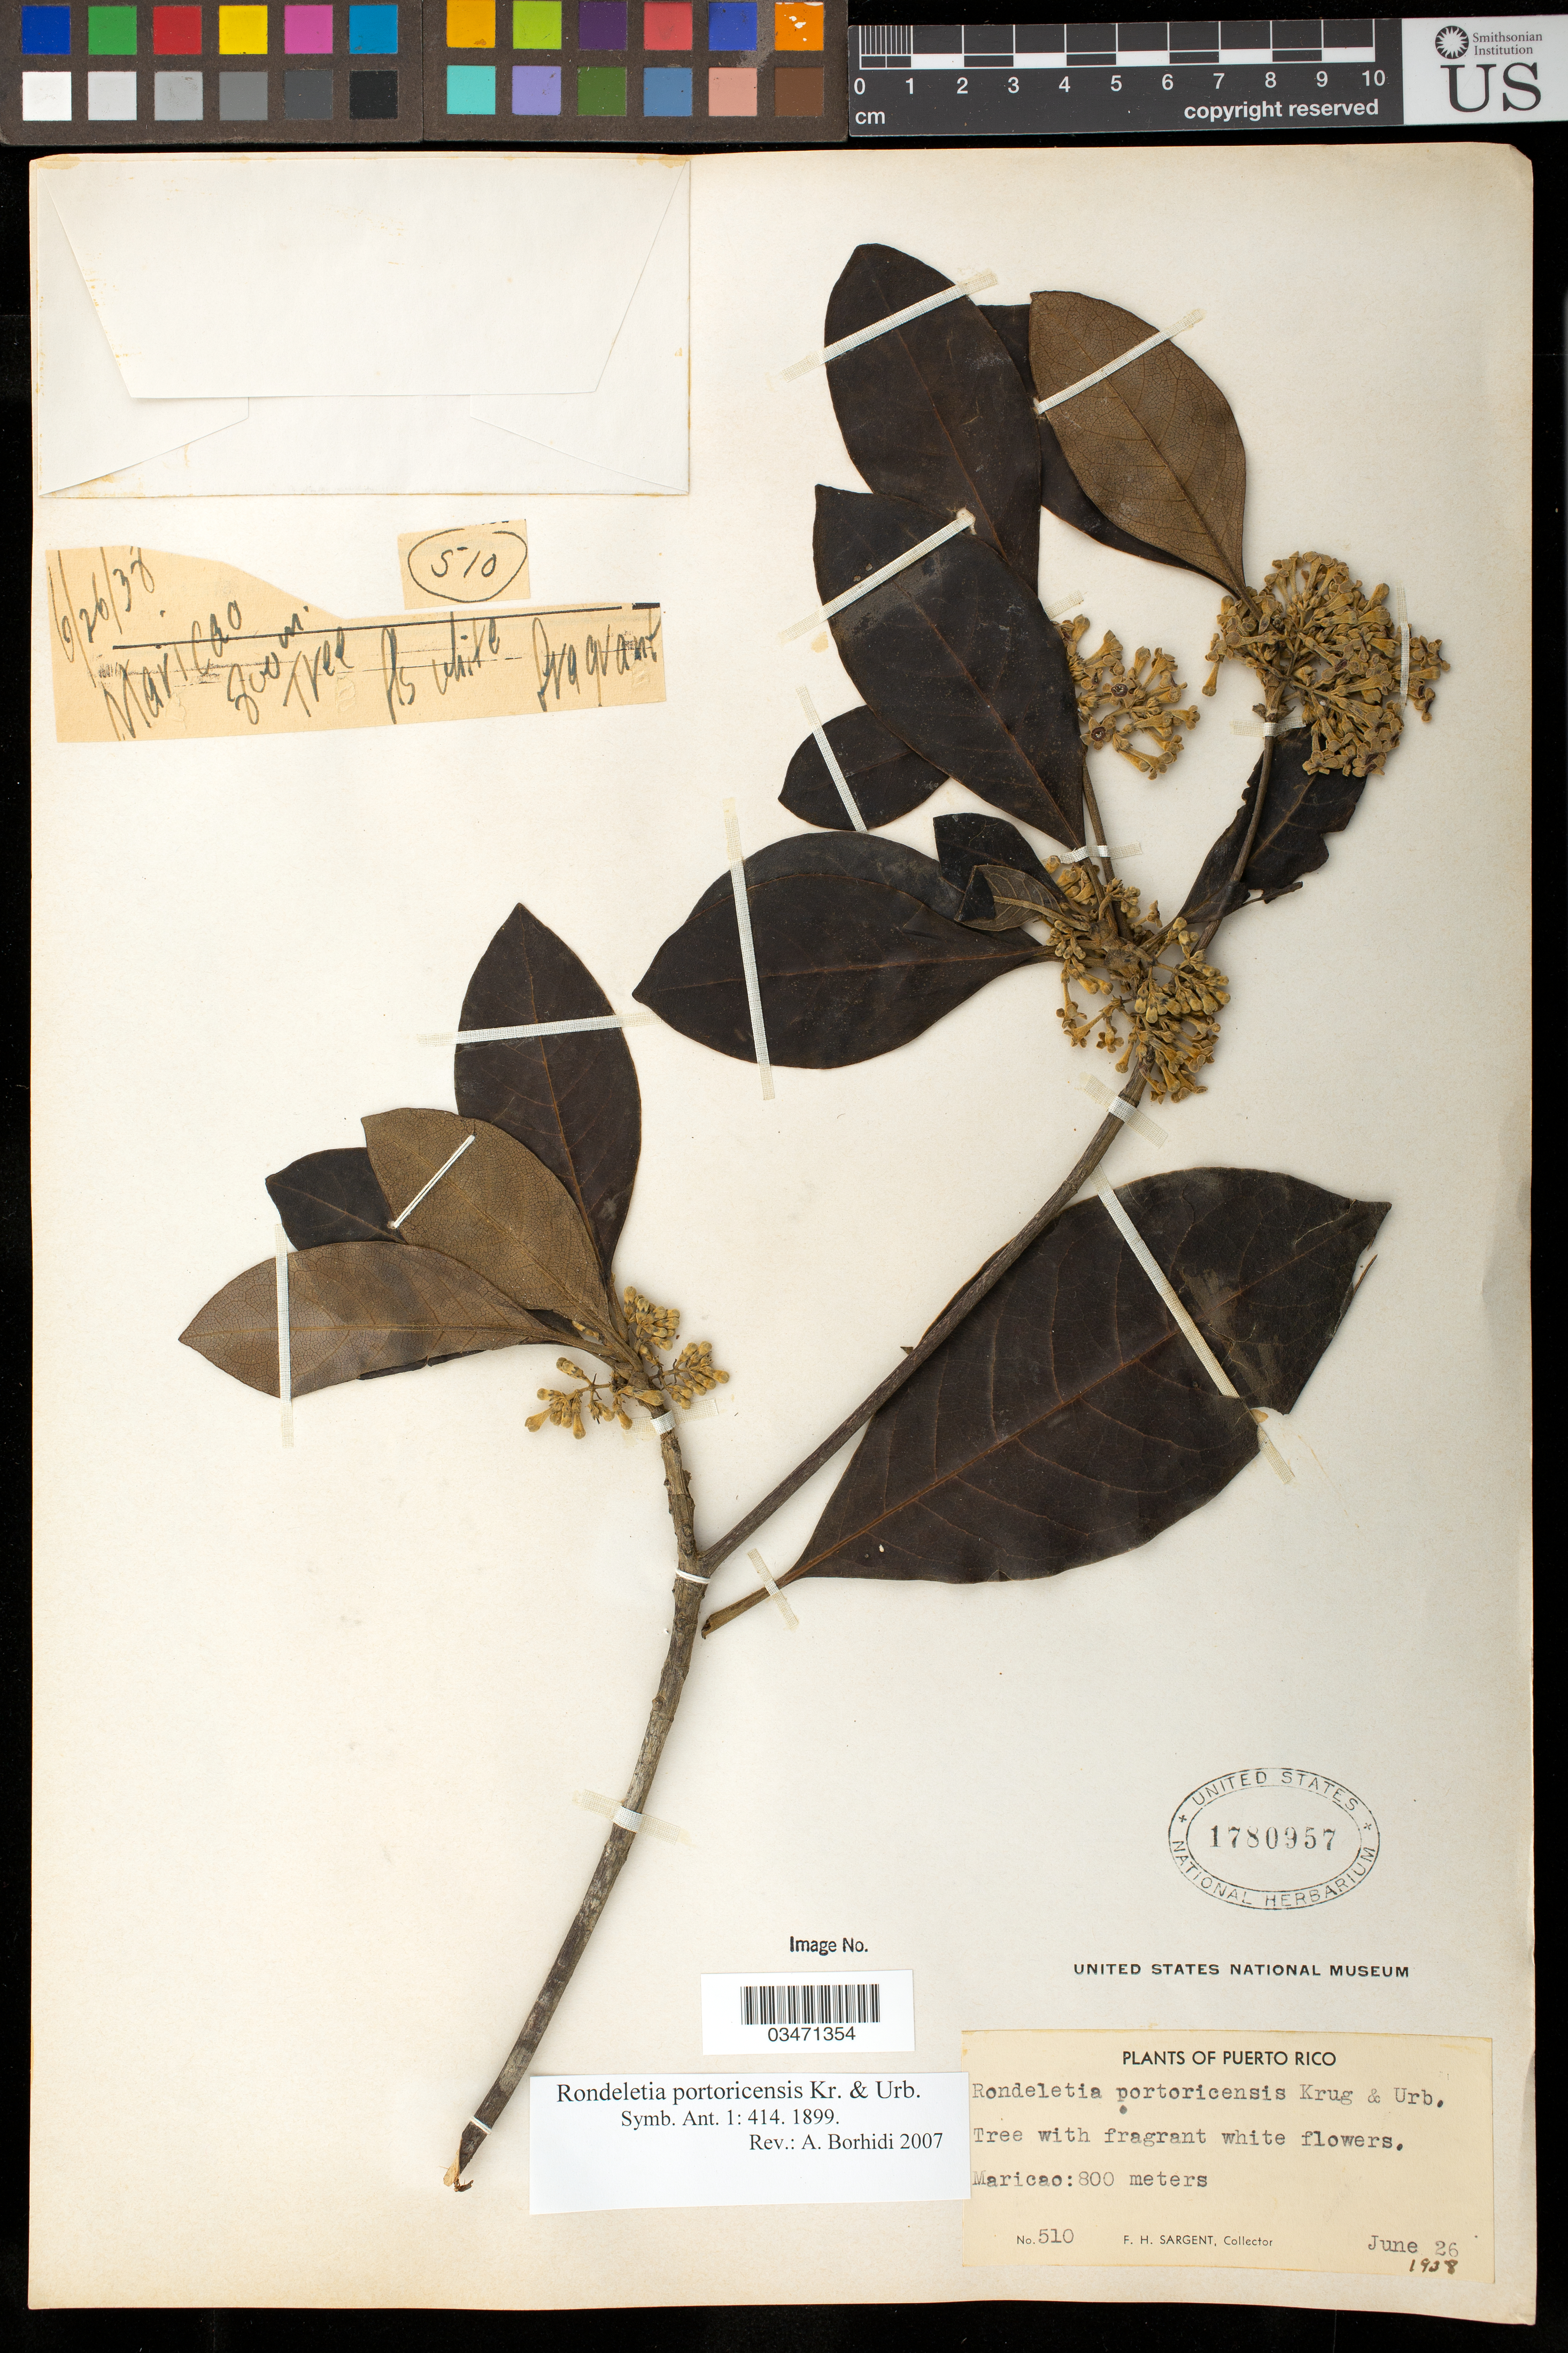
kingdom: Plantae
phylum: Tracheophyta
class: Magnoliopsida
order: Gentianales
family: Rubiaceae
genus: Rondeletia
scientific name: Rondeletia portoricensis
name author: Krug & Urb.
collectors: F. H. Sargent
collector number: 510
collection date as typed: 26 Jun 1938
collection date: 1938-06-26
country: Puerto Rico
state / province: Maricao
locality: Maricao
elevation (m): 800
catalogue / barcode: US 1780957